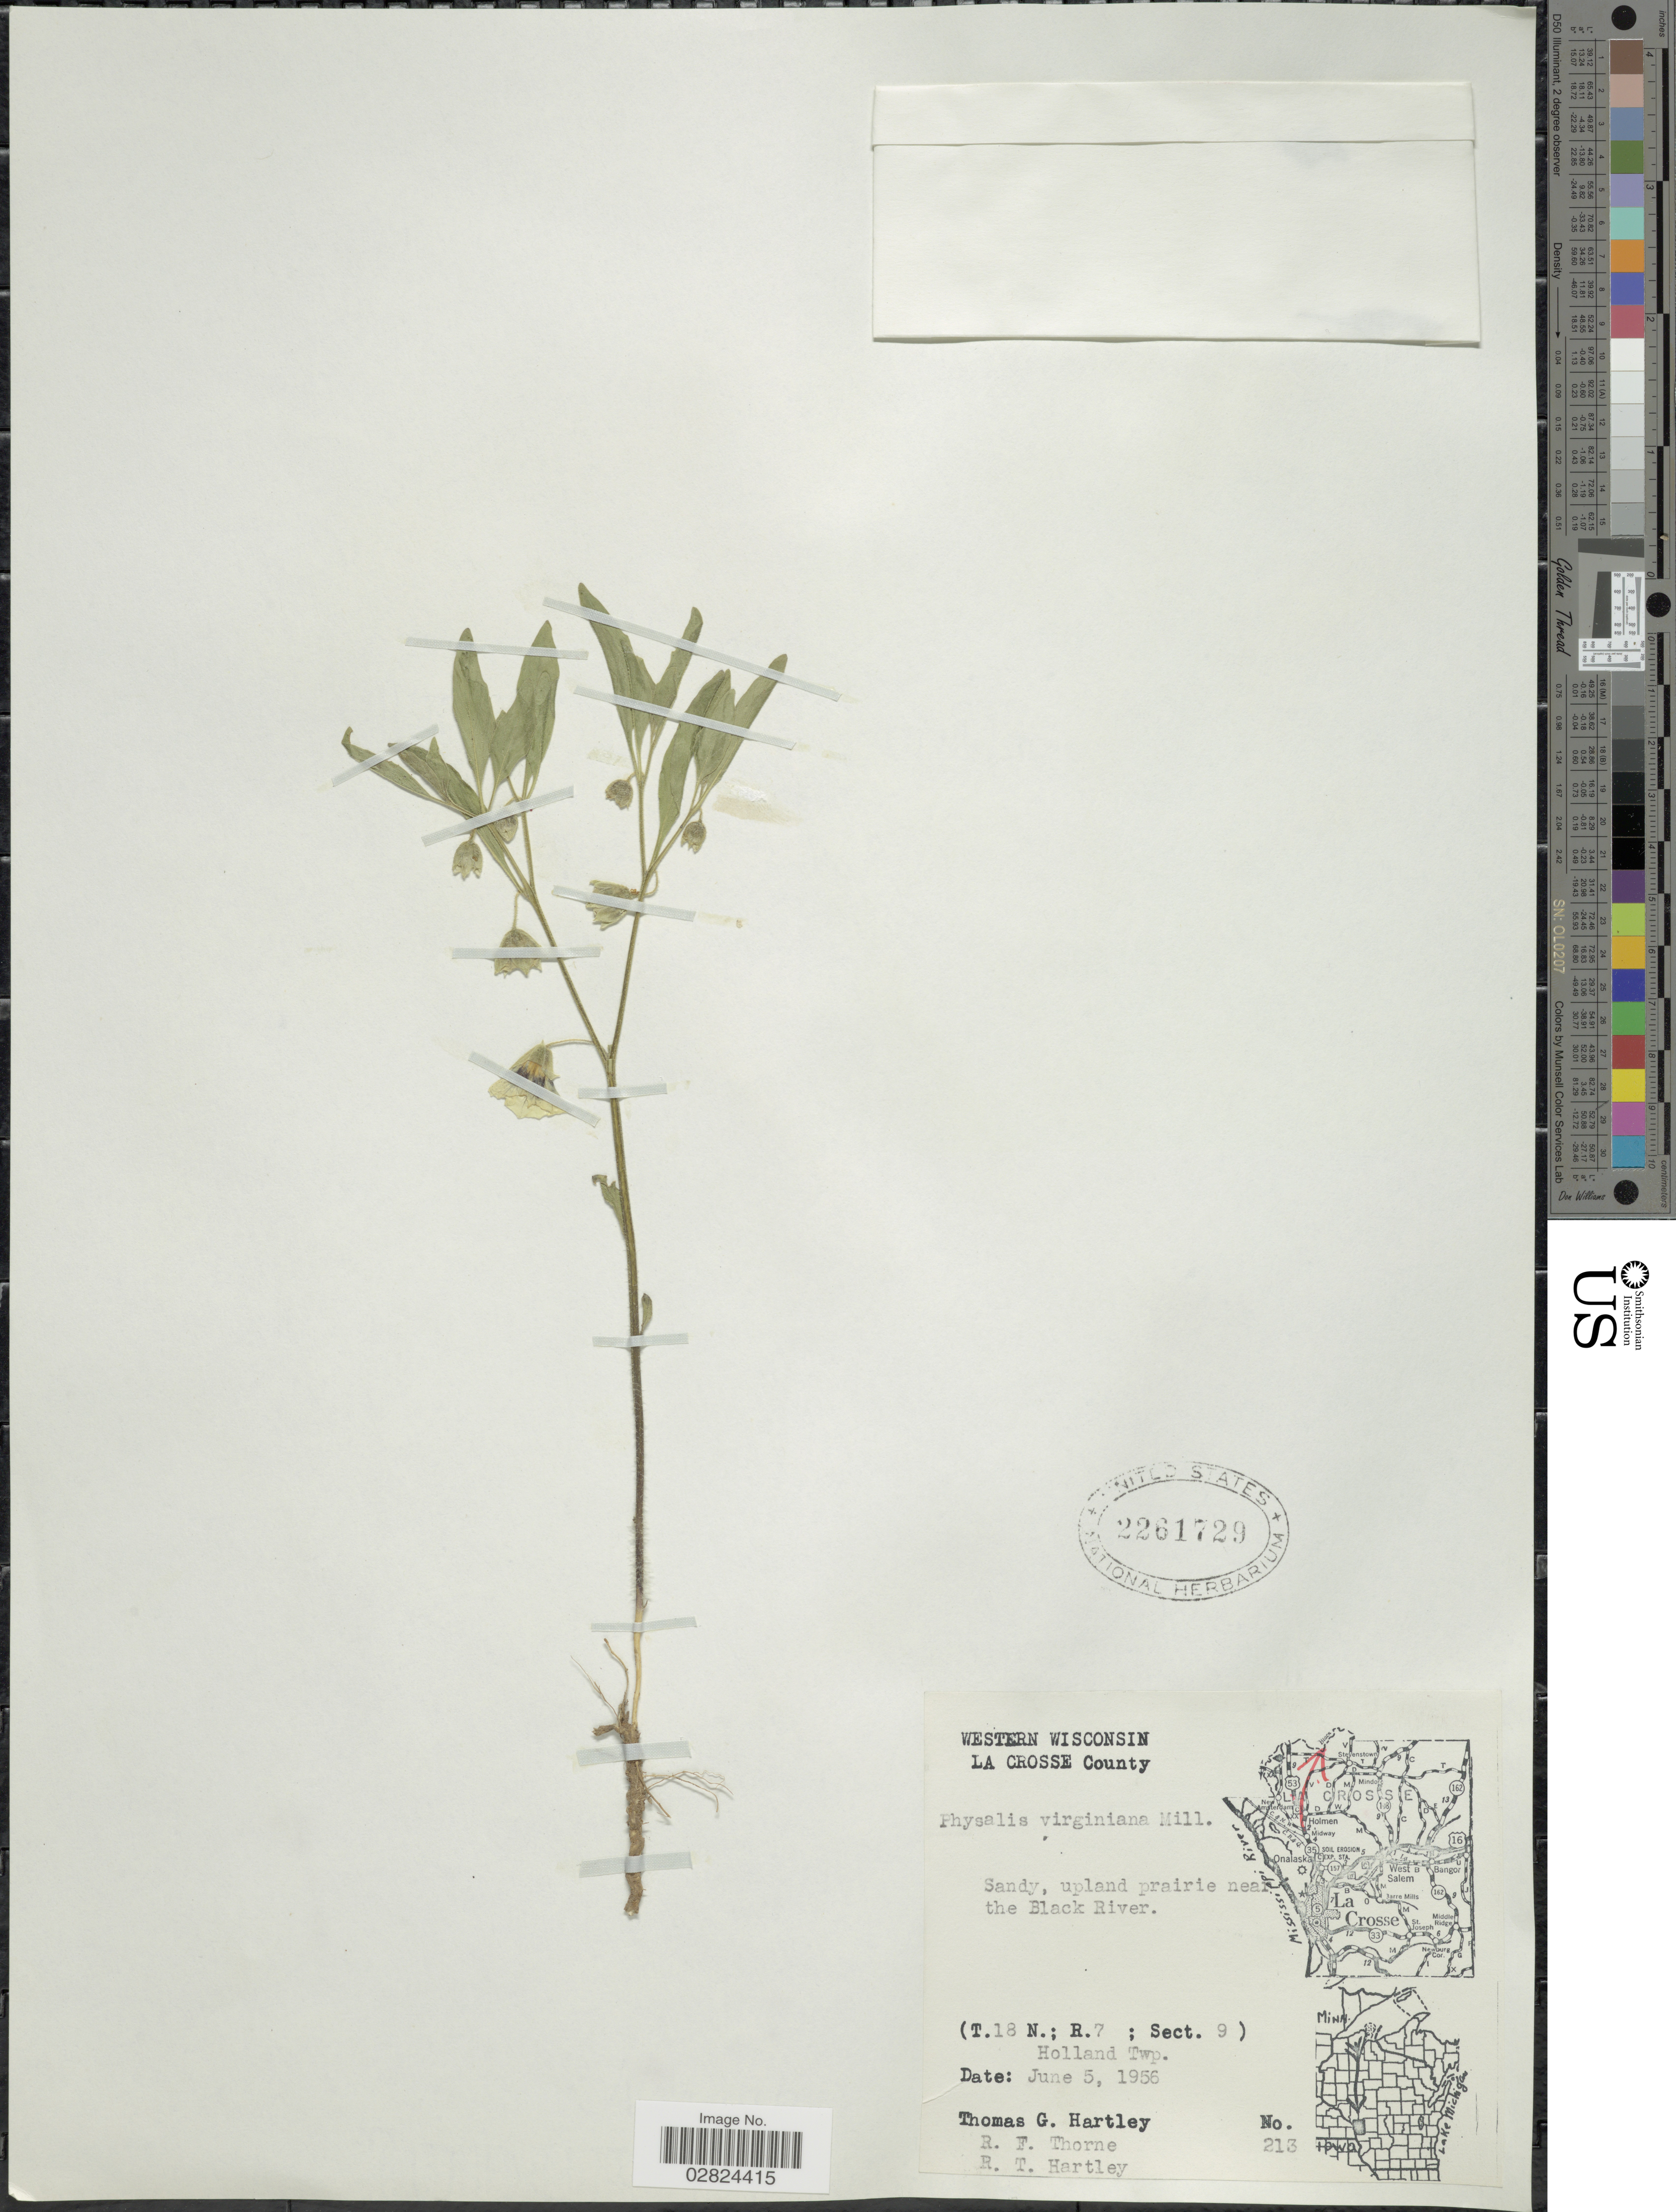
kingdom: Plantae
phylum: Tracheophyta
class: Magnoliopsida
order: Solanales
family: Solanaceae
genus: Physalis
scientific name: Physalis virginiana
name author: Mill.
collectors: T. G. Hartley, R. F. Thorne & R. T. Hartley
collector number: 213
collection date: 1956-06-05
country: United States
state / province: Wisconsin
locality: Western Wisconsin, La Crosse County, near the Black River (T18N; R7; Sect. 9) Holland Twp.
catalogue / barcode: US 2261729